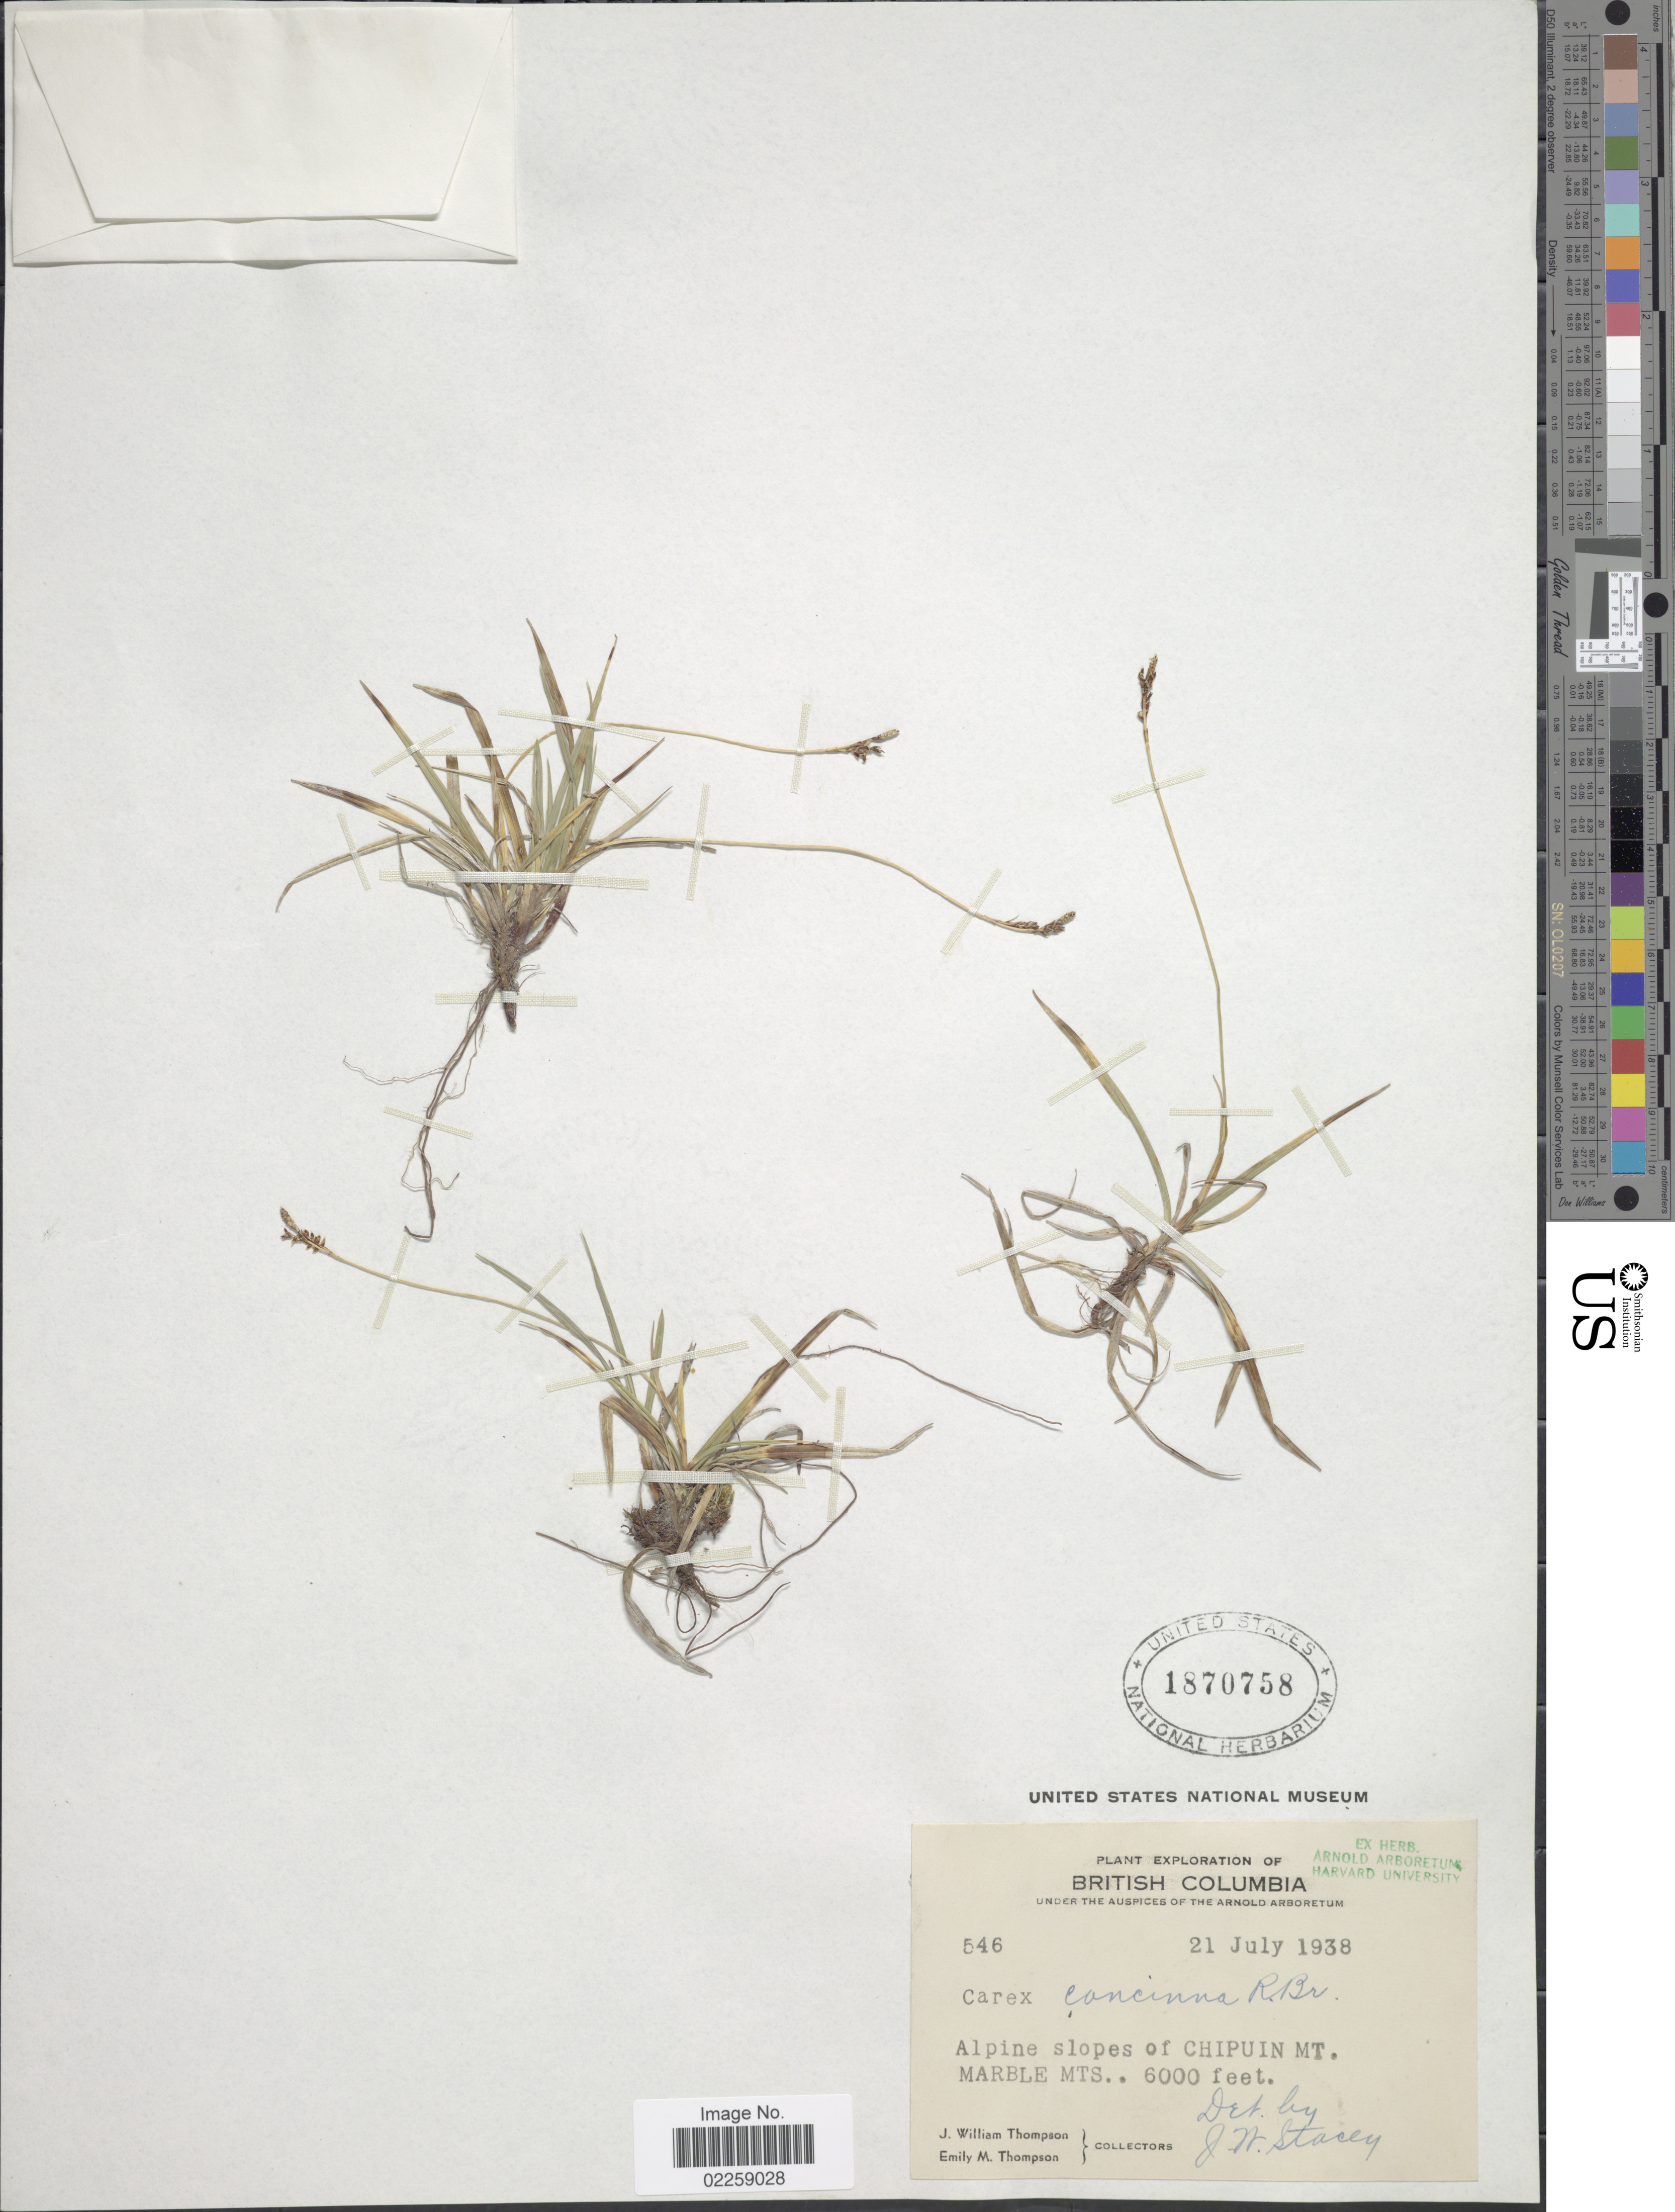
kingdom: Plantae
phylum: Tracheophyta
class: Liliopsida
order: Poales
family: Cyperaceae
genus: Carex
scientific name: Carex concinna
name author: R. Br.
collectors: J. W. Thompson & E. M. Thompson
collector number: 546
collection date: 1938-07-21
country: Canada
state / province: British Columbia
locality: Alpine slopes of Chipuin Mt., Marble Mts.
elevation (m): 1829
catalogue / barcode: US 1870758